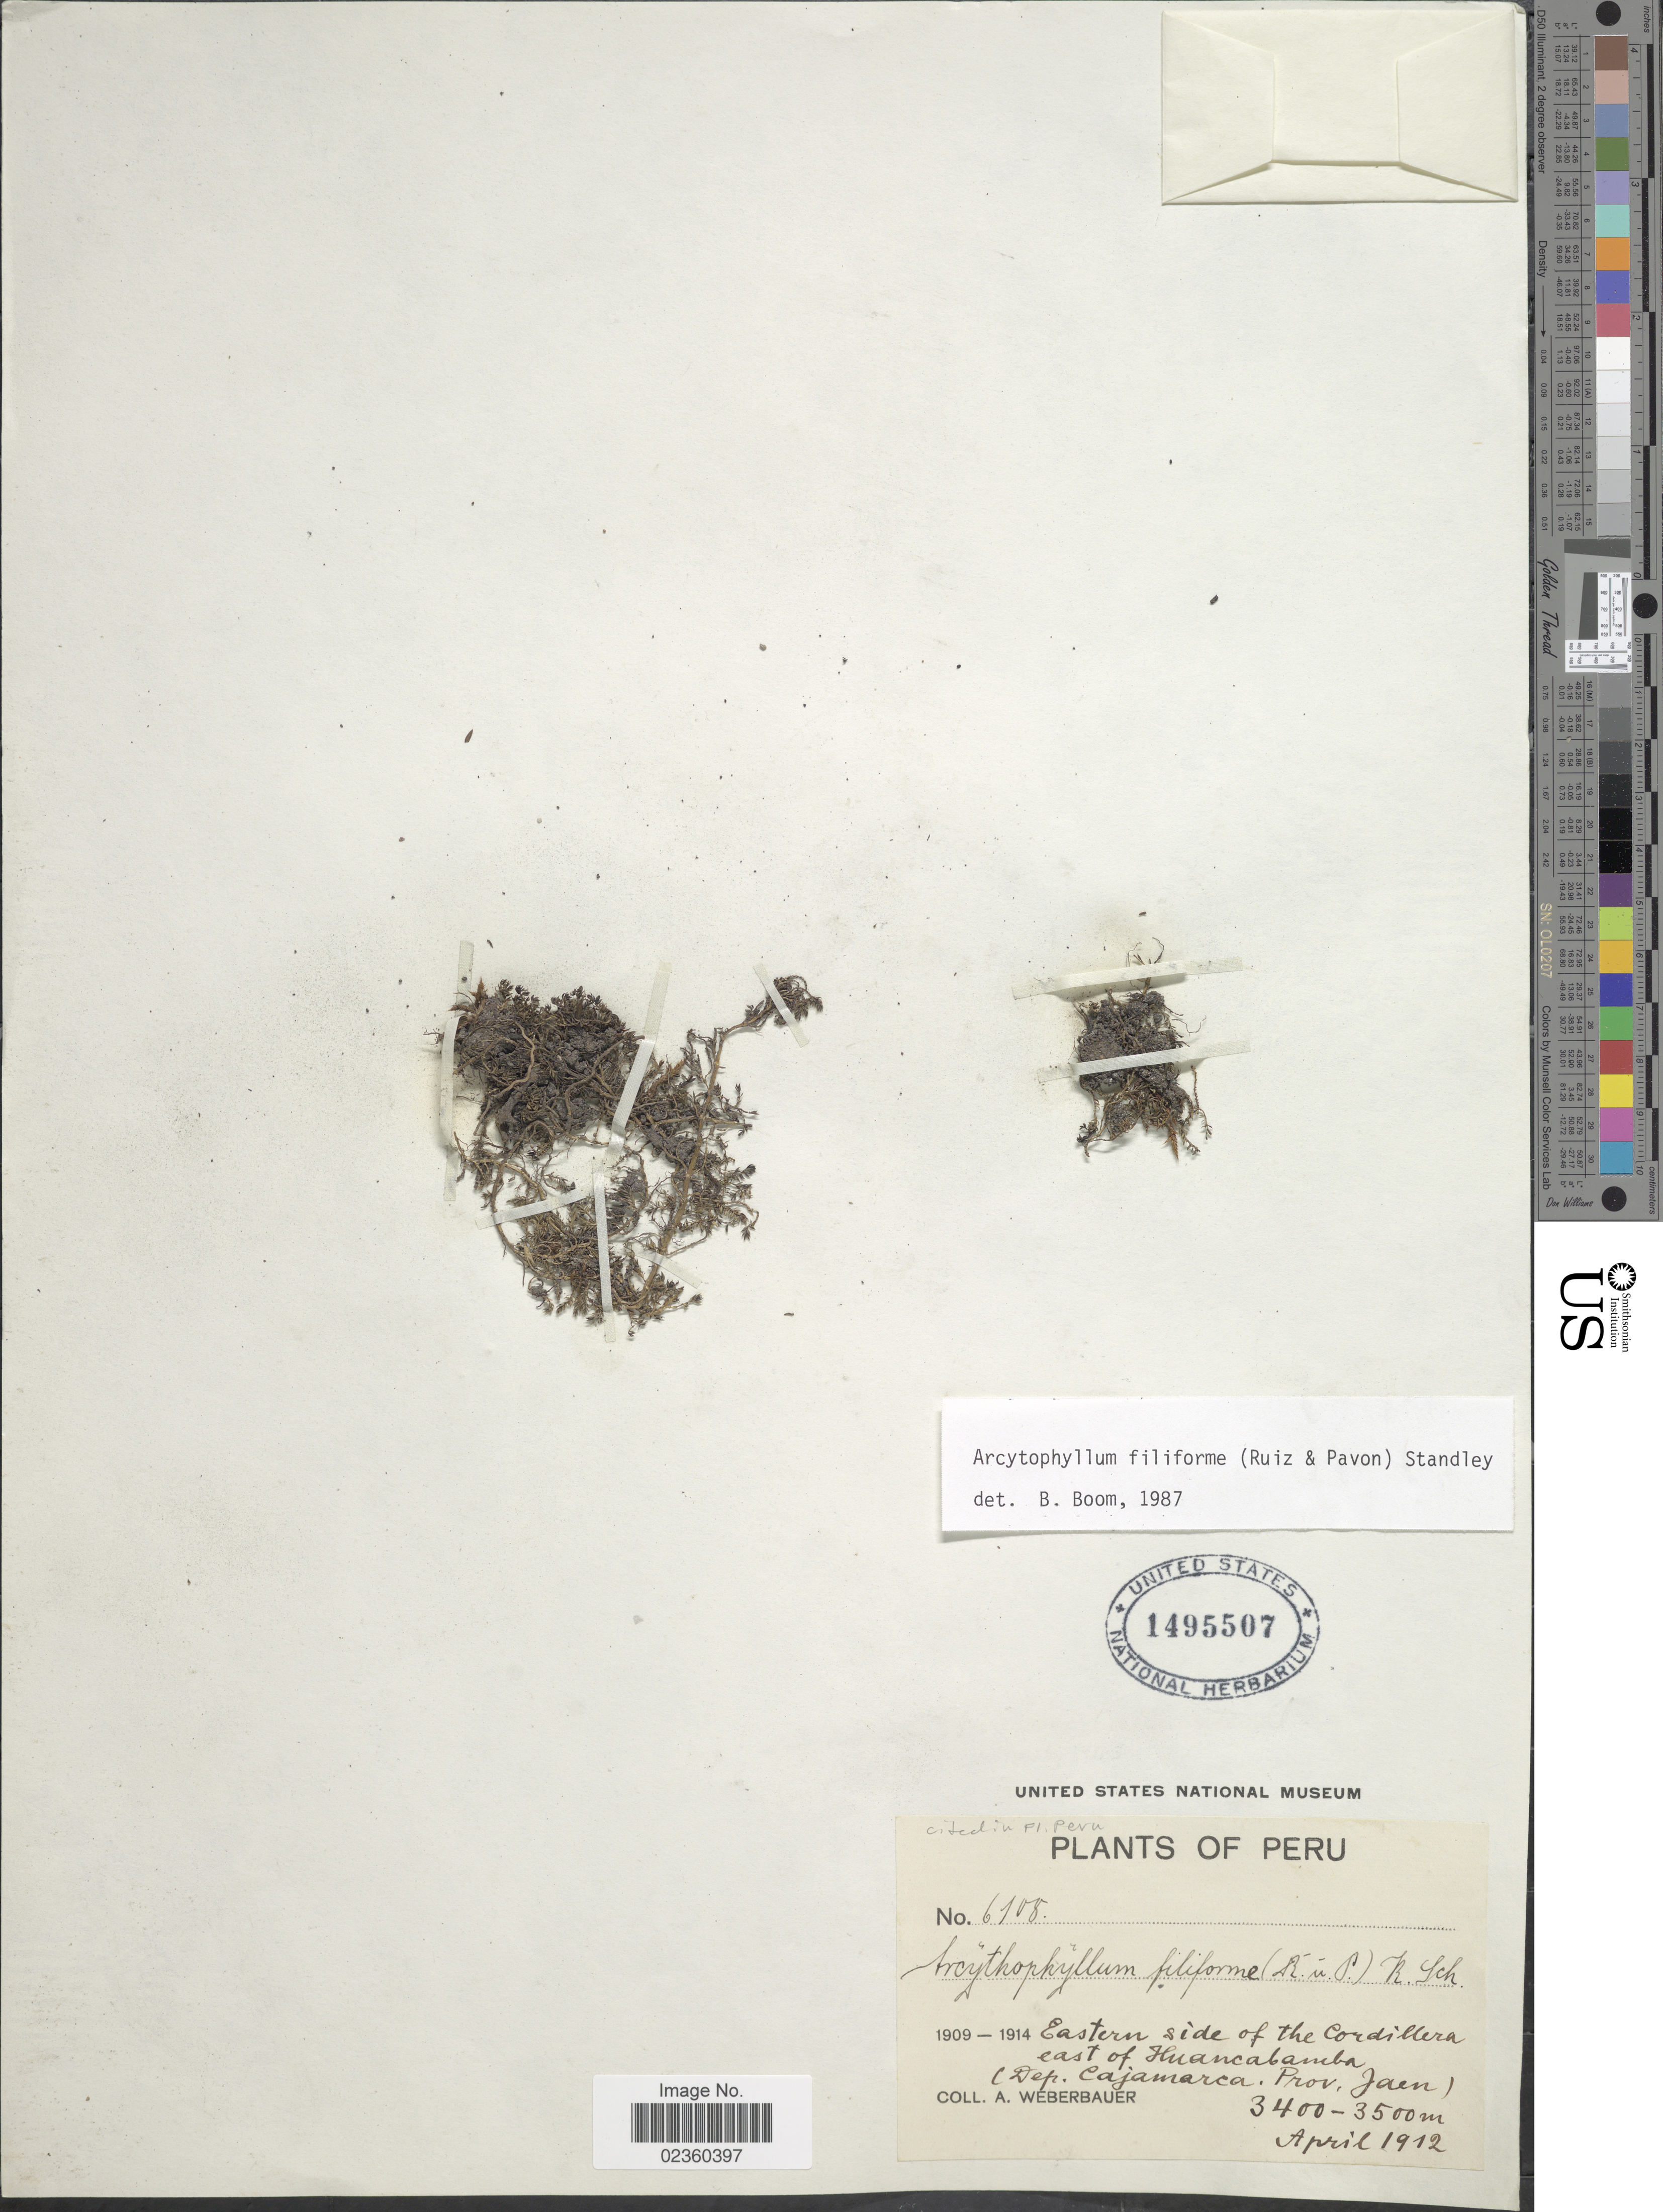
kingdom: Plantae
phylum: Tracheophyta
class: Magnoliopsida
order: Gentianales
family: Rubiaceae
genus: Arcytophyllum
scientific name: Arcytophyllum filiforme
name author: (Ruiz & Pav.) Standl.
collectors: A. Weberbauer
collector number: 6108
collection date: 1912-04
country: Peru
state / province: Cajamarca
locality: Eastern side of the Cordillera east of Huancabamba (Dep. Cajamarca, Prov. Jaen)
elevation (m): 3400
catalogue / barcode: US 1495507